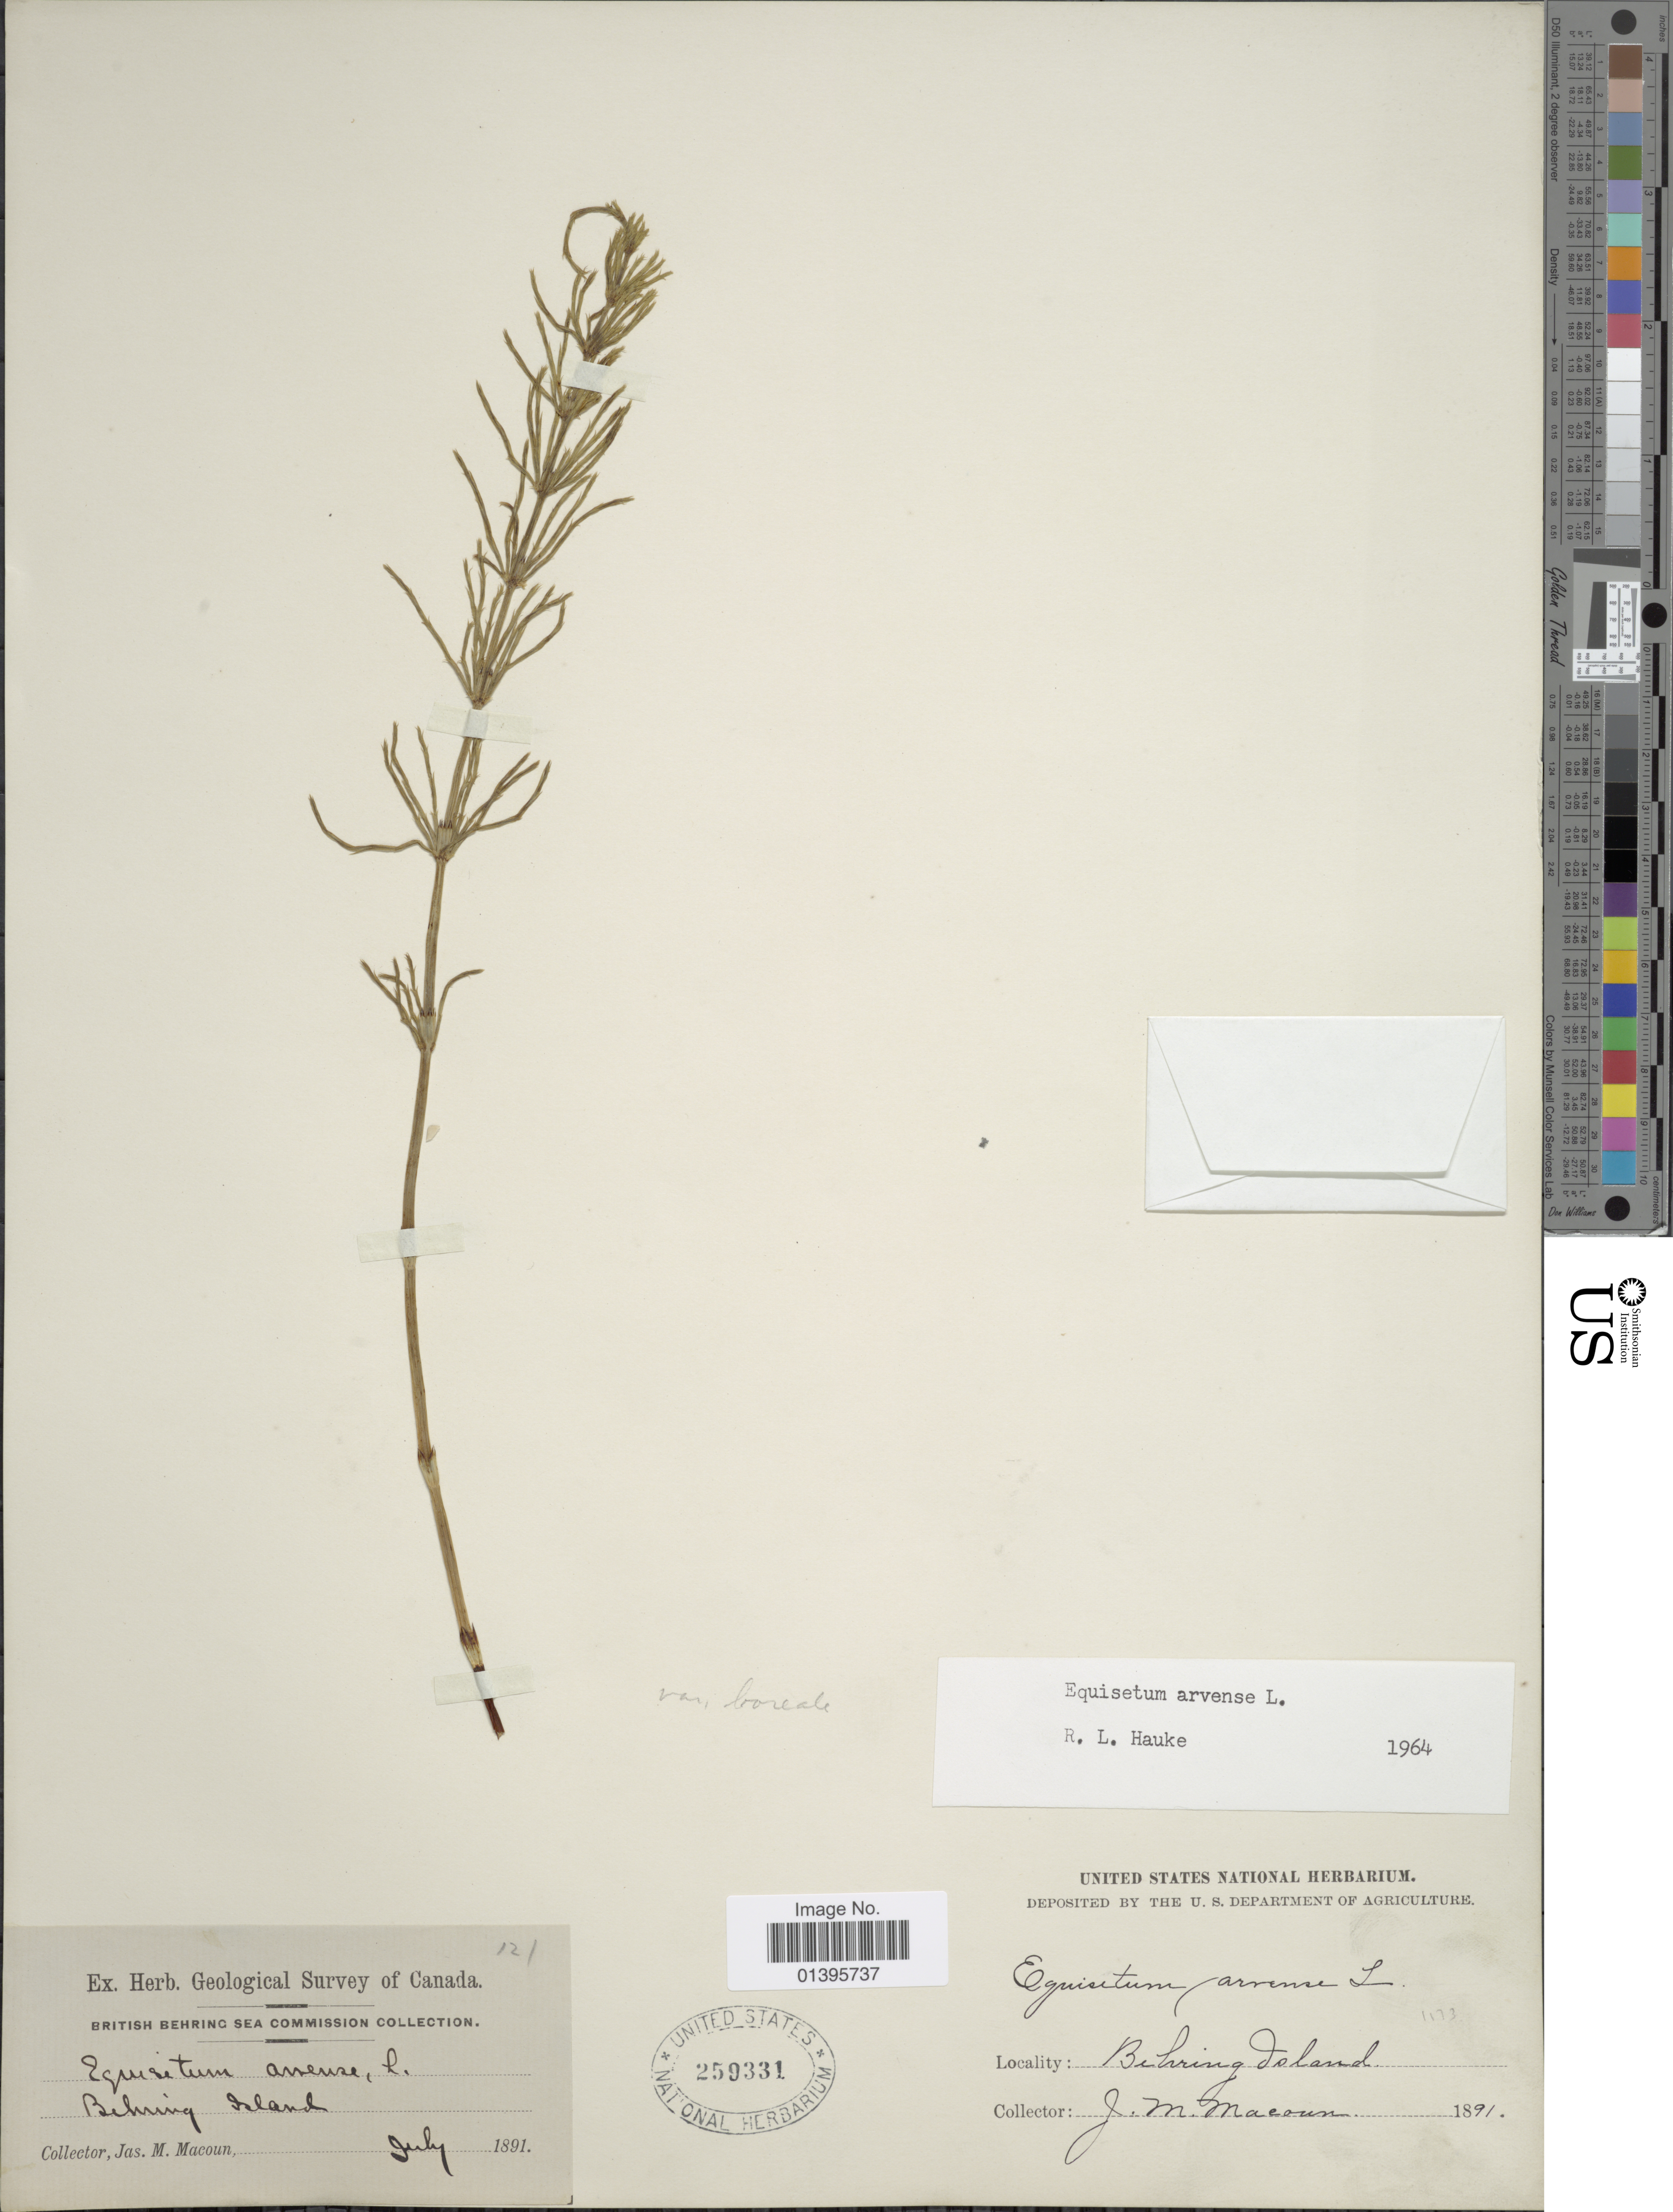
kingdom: Plantae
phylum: Tracheophyta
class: Polypodiopsida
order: Equisetales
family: Equisetaceae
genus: Equisetum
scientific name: Equisetum arvense var. boreale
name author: (Bong.) Rupr.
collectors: J. M. Macoun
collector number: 121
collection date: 1891-07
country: Russian Federation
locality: Behring Island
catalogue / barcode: US 259331